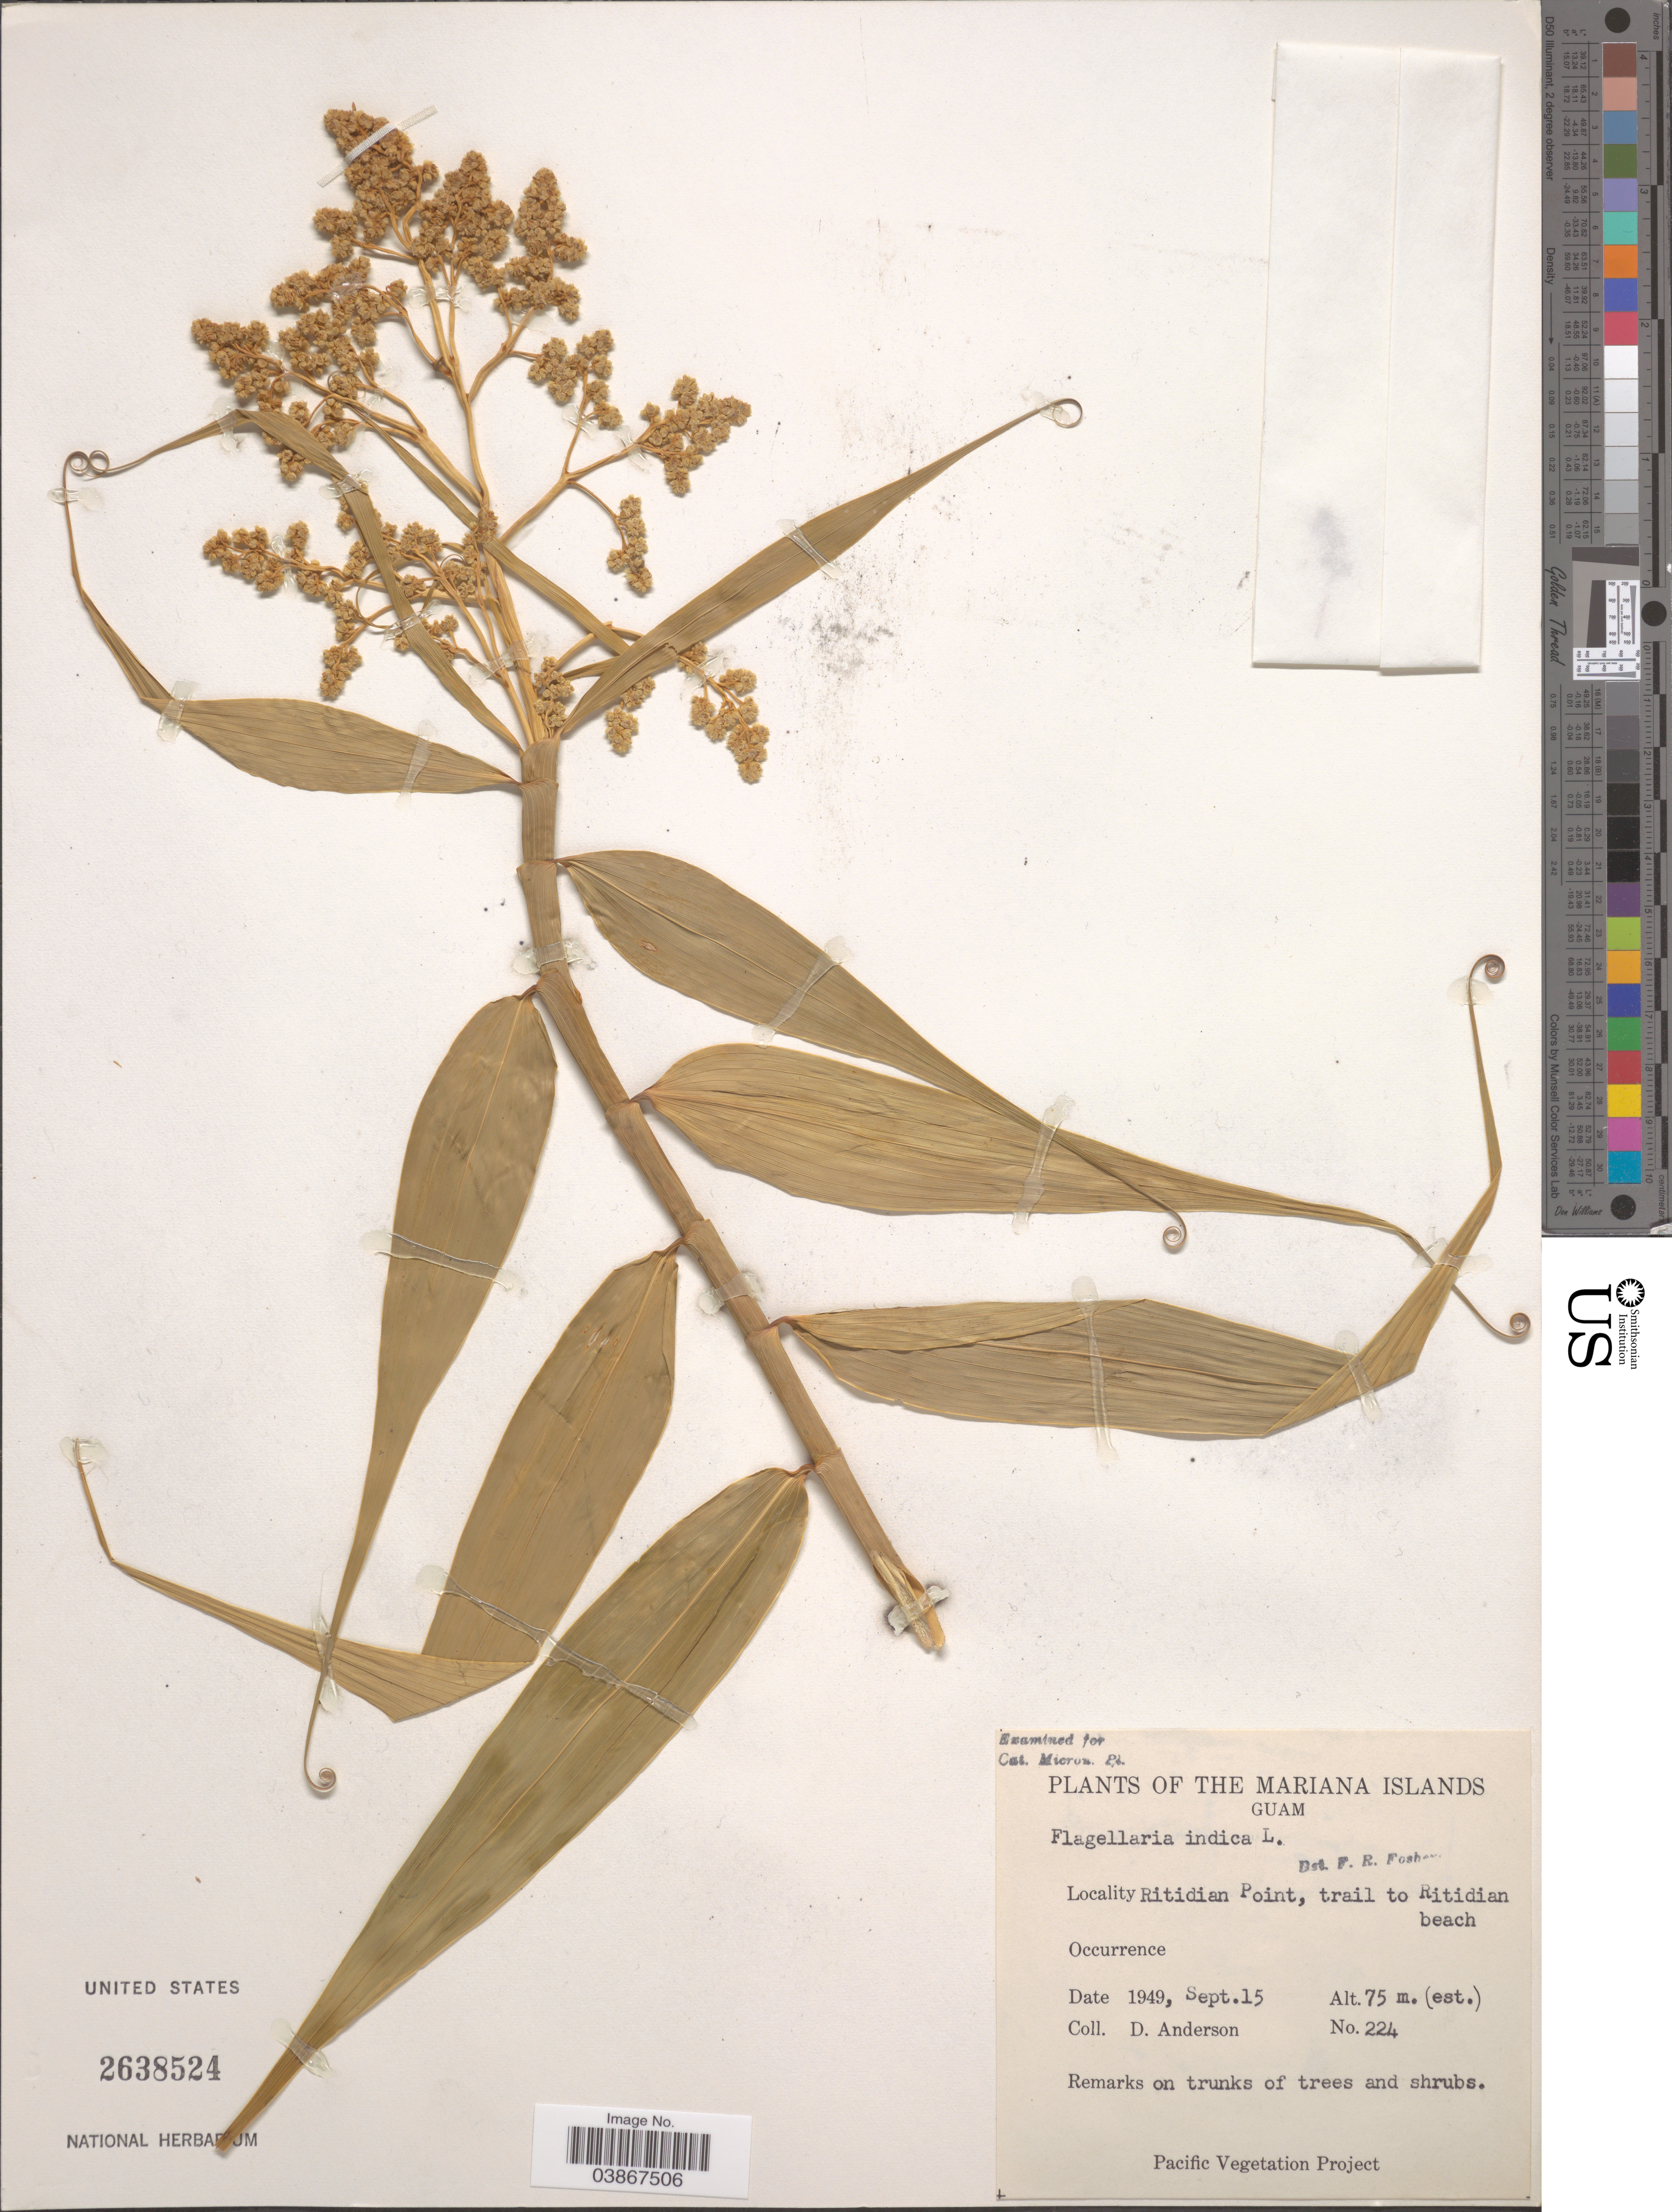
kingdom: Plantae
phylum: Tracheophyta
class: Liliopsida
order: Poales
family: Flagellariaceae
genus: Flagellaria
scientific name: Flagellaria indica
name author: L.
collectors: D. Anderson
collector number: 224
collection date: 1949-09-15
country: Guam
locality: The Mariana Islands. Ritidian Point, trail to Ritidian beach.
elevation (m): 75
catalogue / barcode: US 2638524